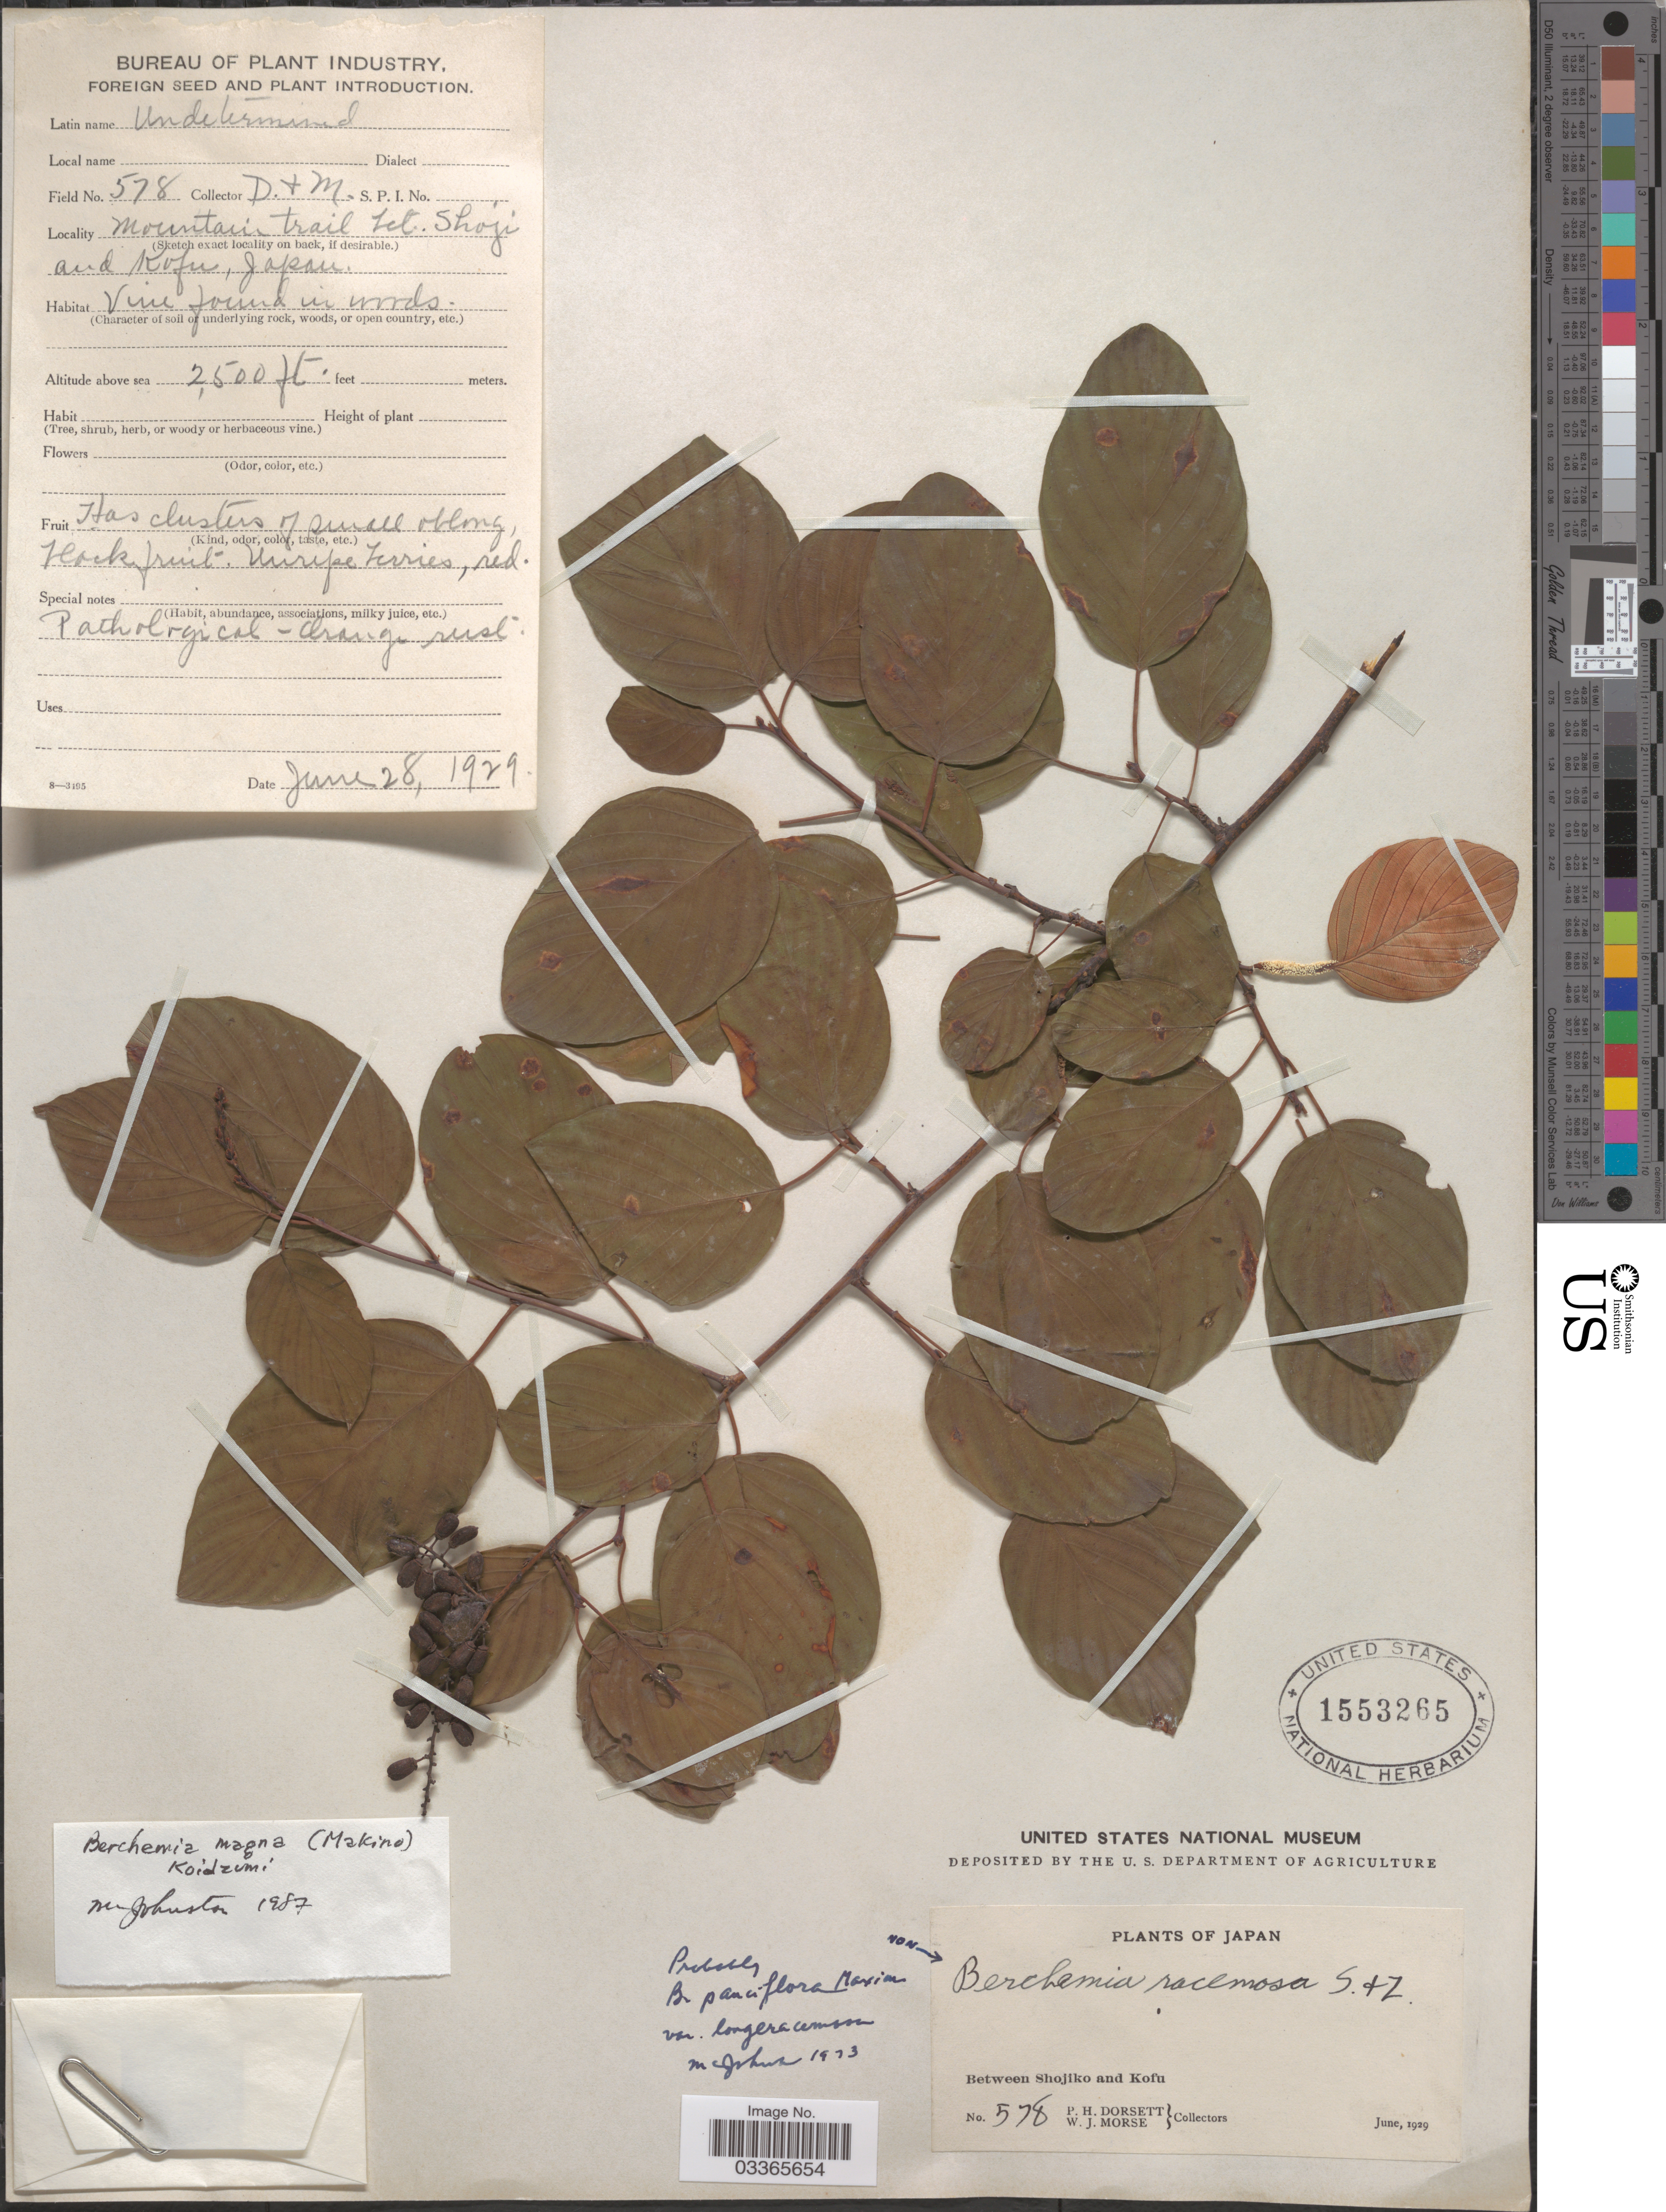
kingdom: Plantae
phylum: Tracheophyta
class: Magnoliopsida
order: Rosales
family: Rhamnaceae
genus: Berchemia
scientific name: Berchemia magna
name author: (Makino) Koidz.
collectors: P. H. Dorsett & W. J. Morse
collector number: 578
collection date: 1929-06-28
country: Japan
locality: Between Shojiko and Kofu, Mountain trail bet. Shoji and Kofu.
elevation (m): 762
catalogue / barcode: US 1553265